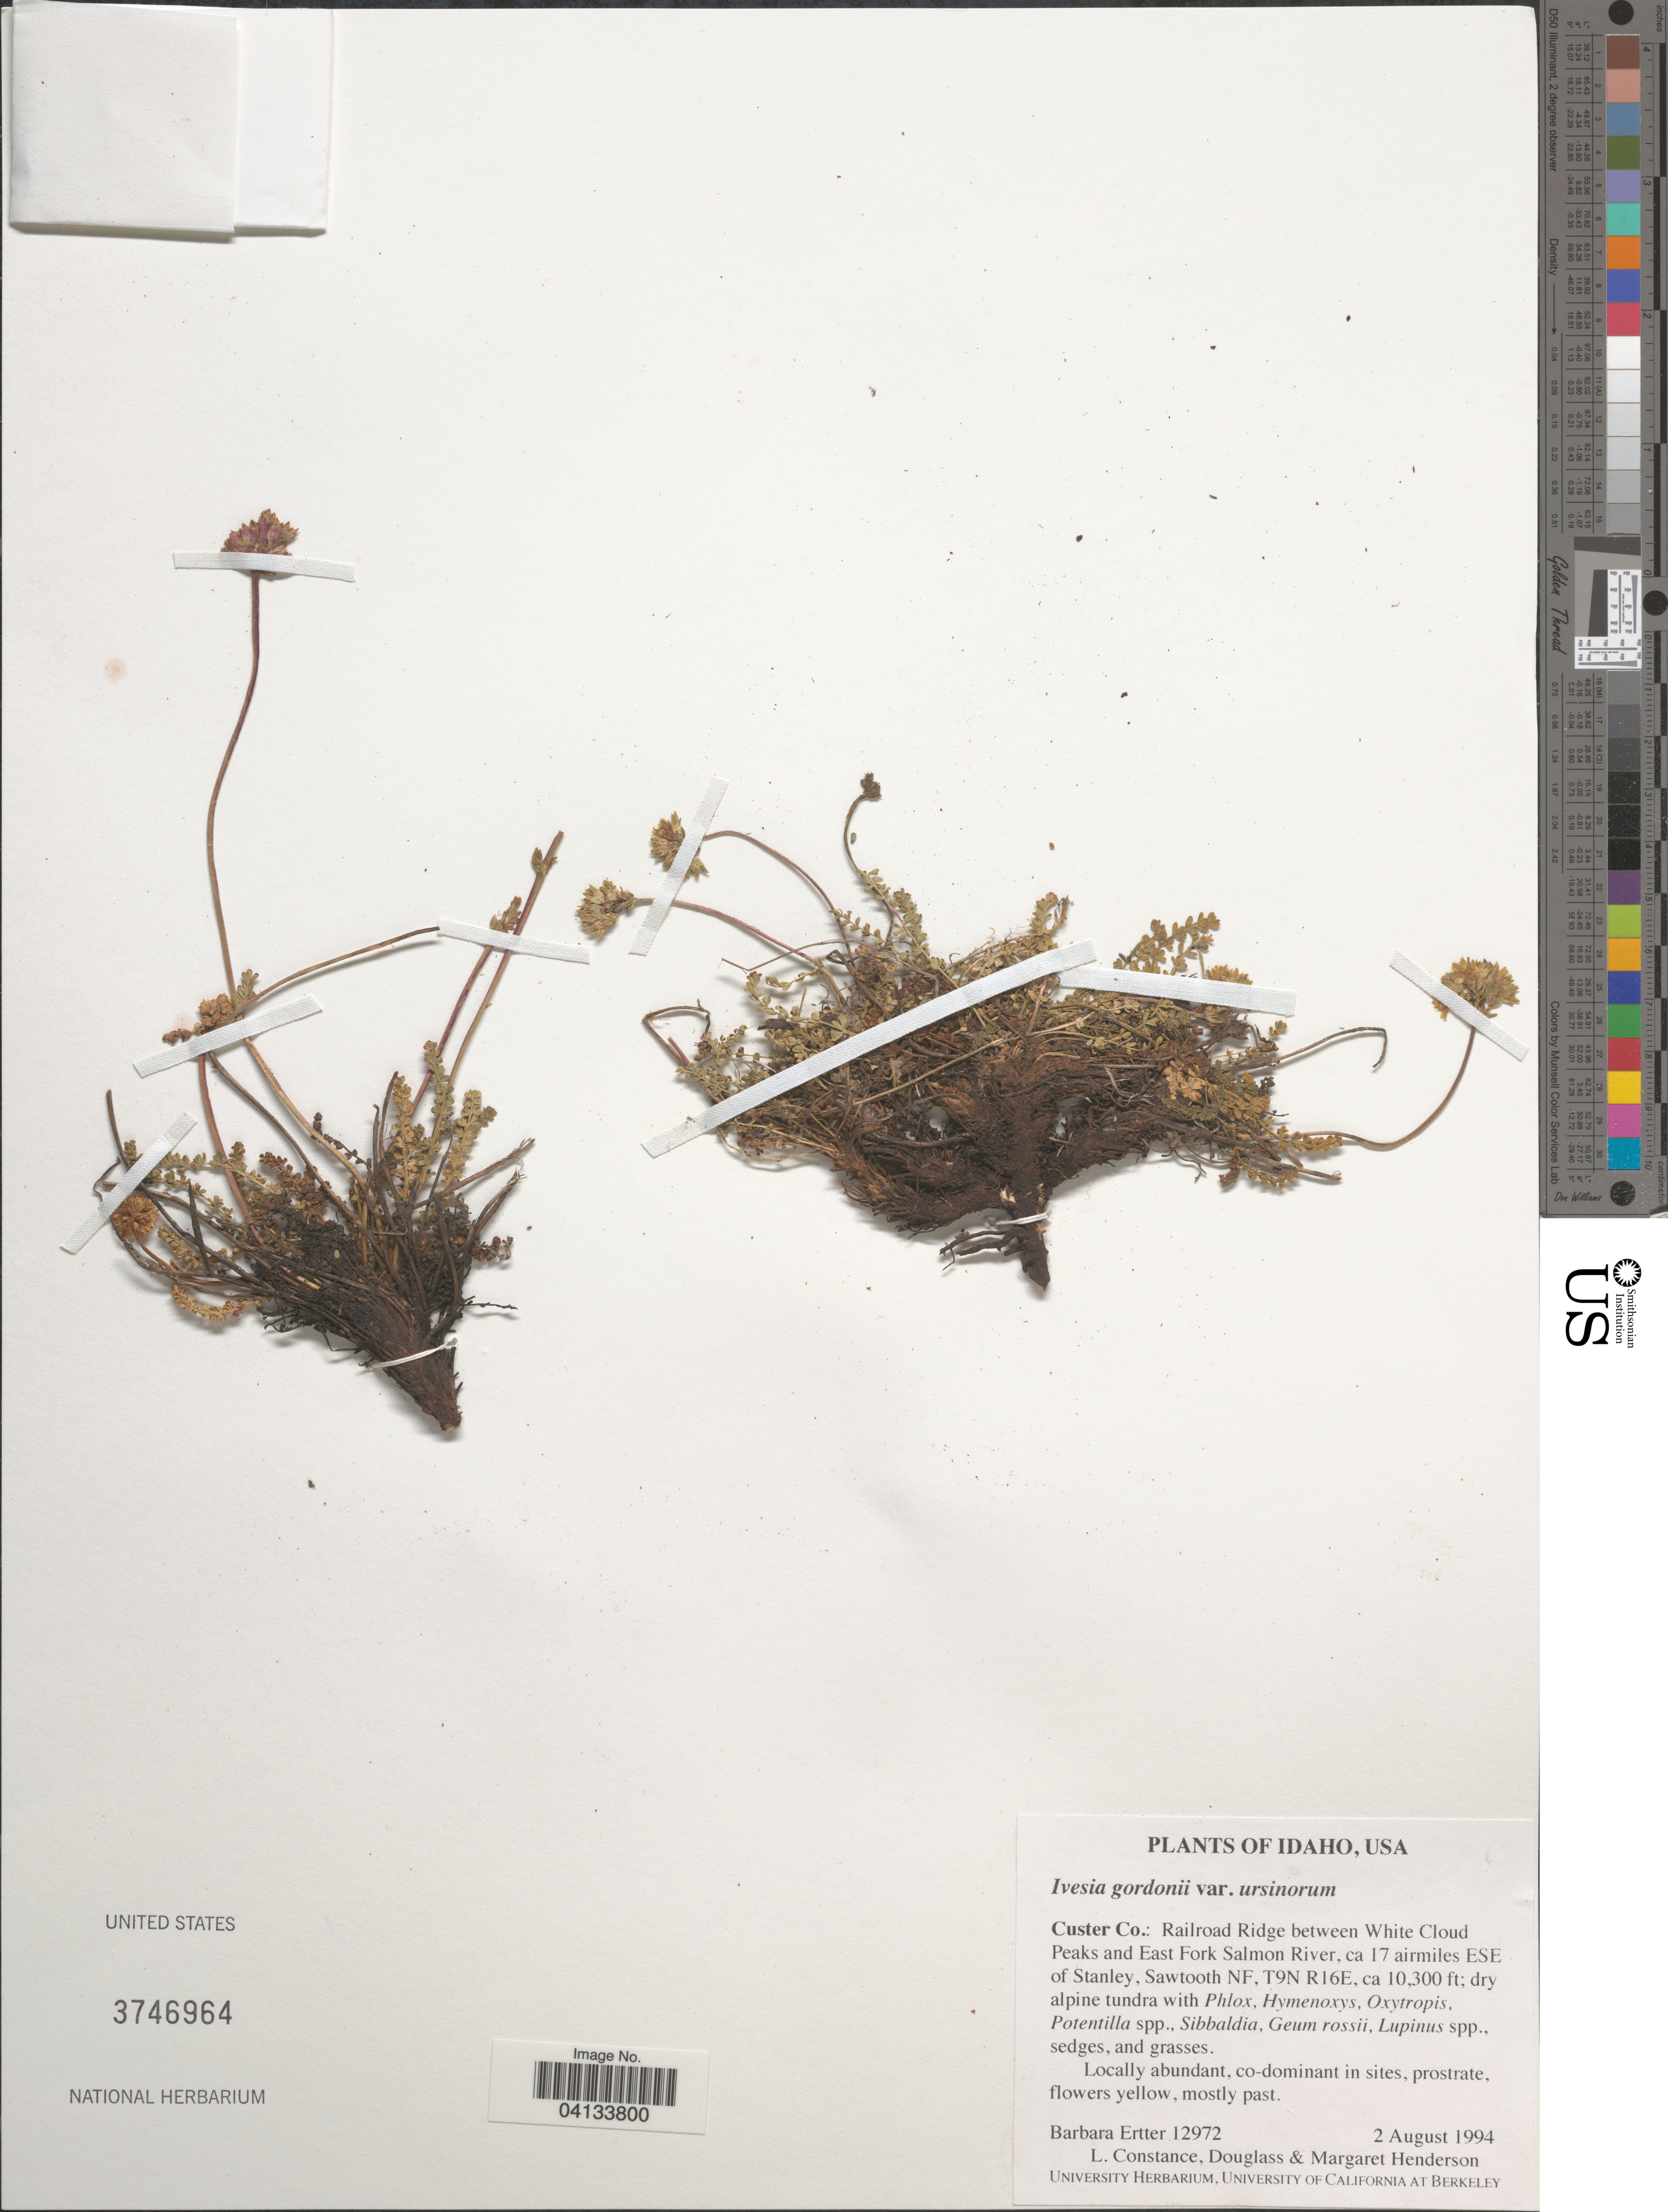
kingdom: Plantae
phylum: Tracheophyta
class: Magnoliopsida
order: Rosales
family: Rosaceae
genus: Potentilla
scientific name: Potentilla gordonii var. usinorum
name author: Jeps.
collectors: B. Ertter, L. Constance, Douglass & M. Henderson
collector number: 12972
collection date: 1994-08-02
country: United States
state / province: Idaho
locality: Custer Co.: Railroad Ridge between White Cloud Peaks and East Fork Salmon River, ca 17 airmiles ESE of Stanley, Sawtooth NF, T9N R16E.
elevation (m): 3139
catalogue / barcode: US 3746964